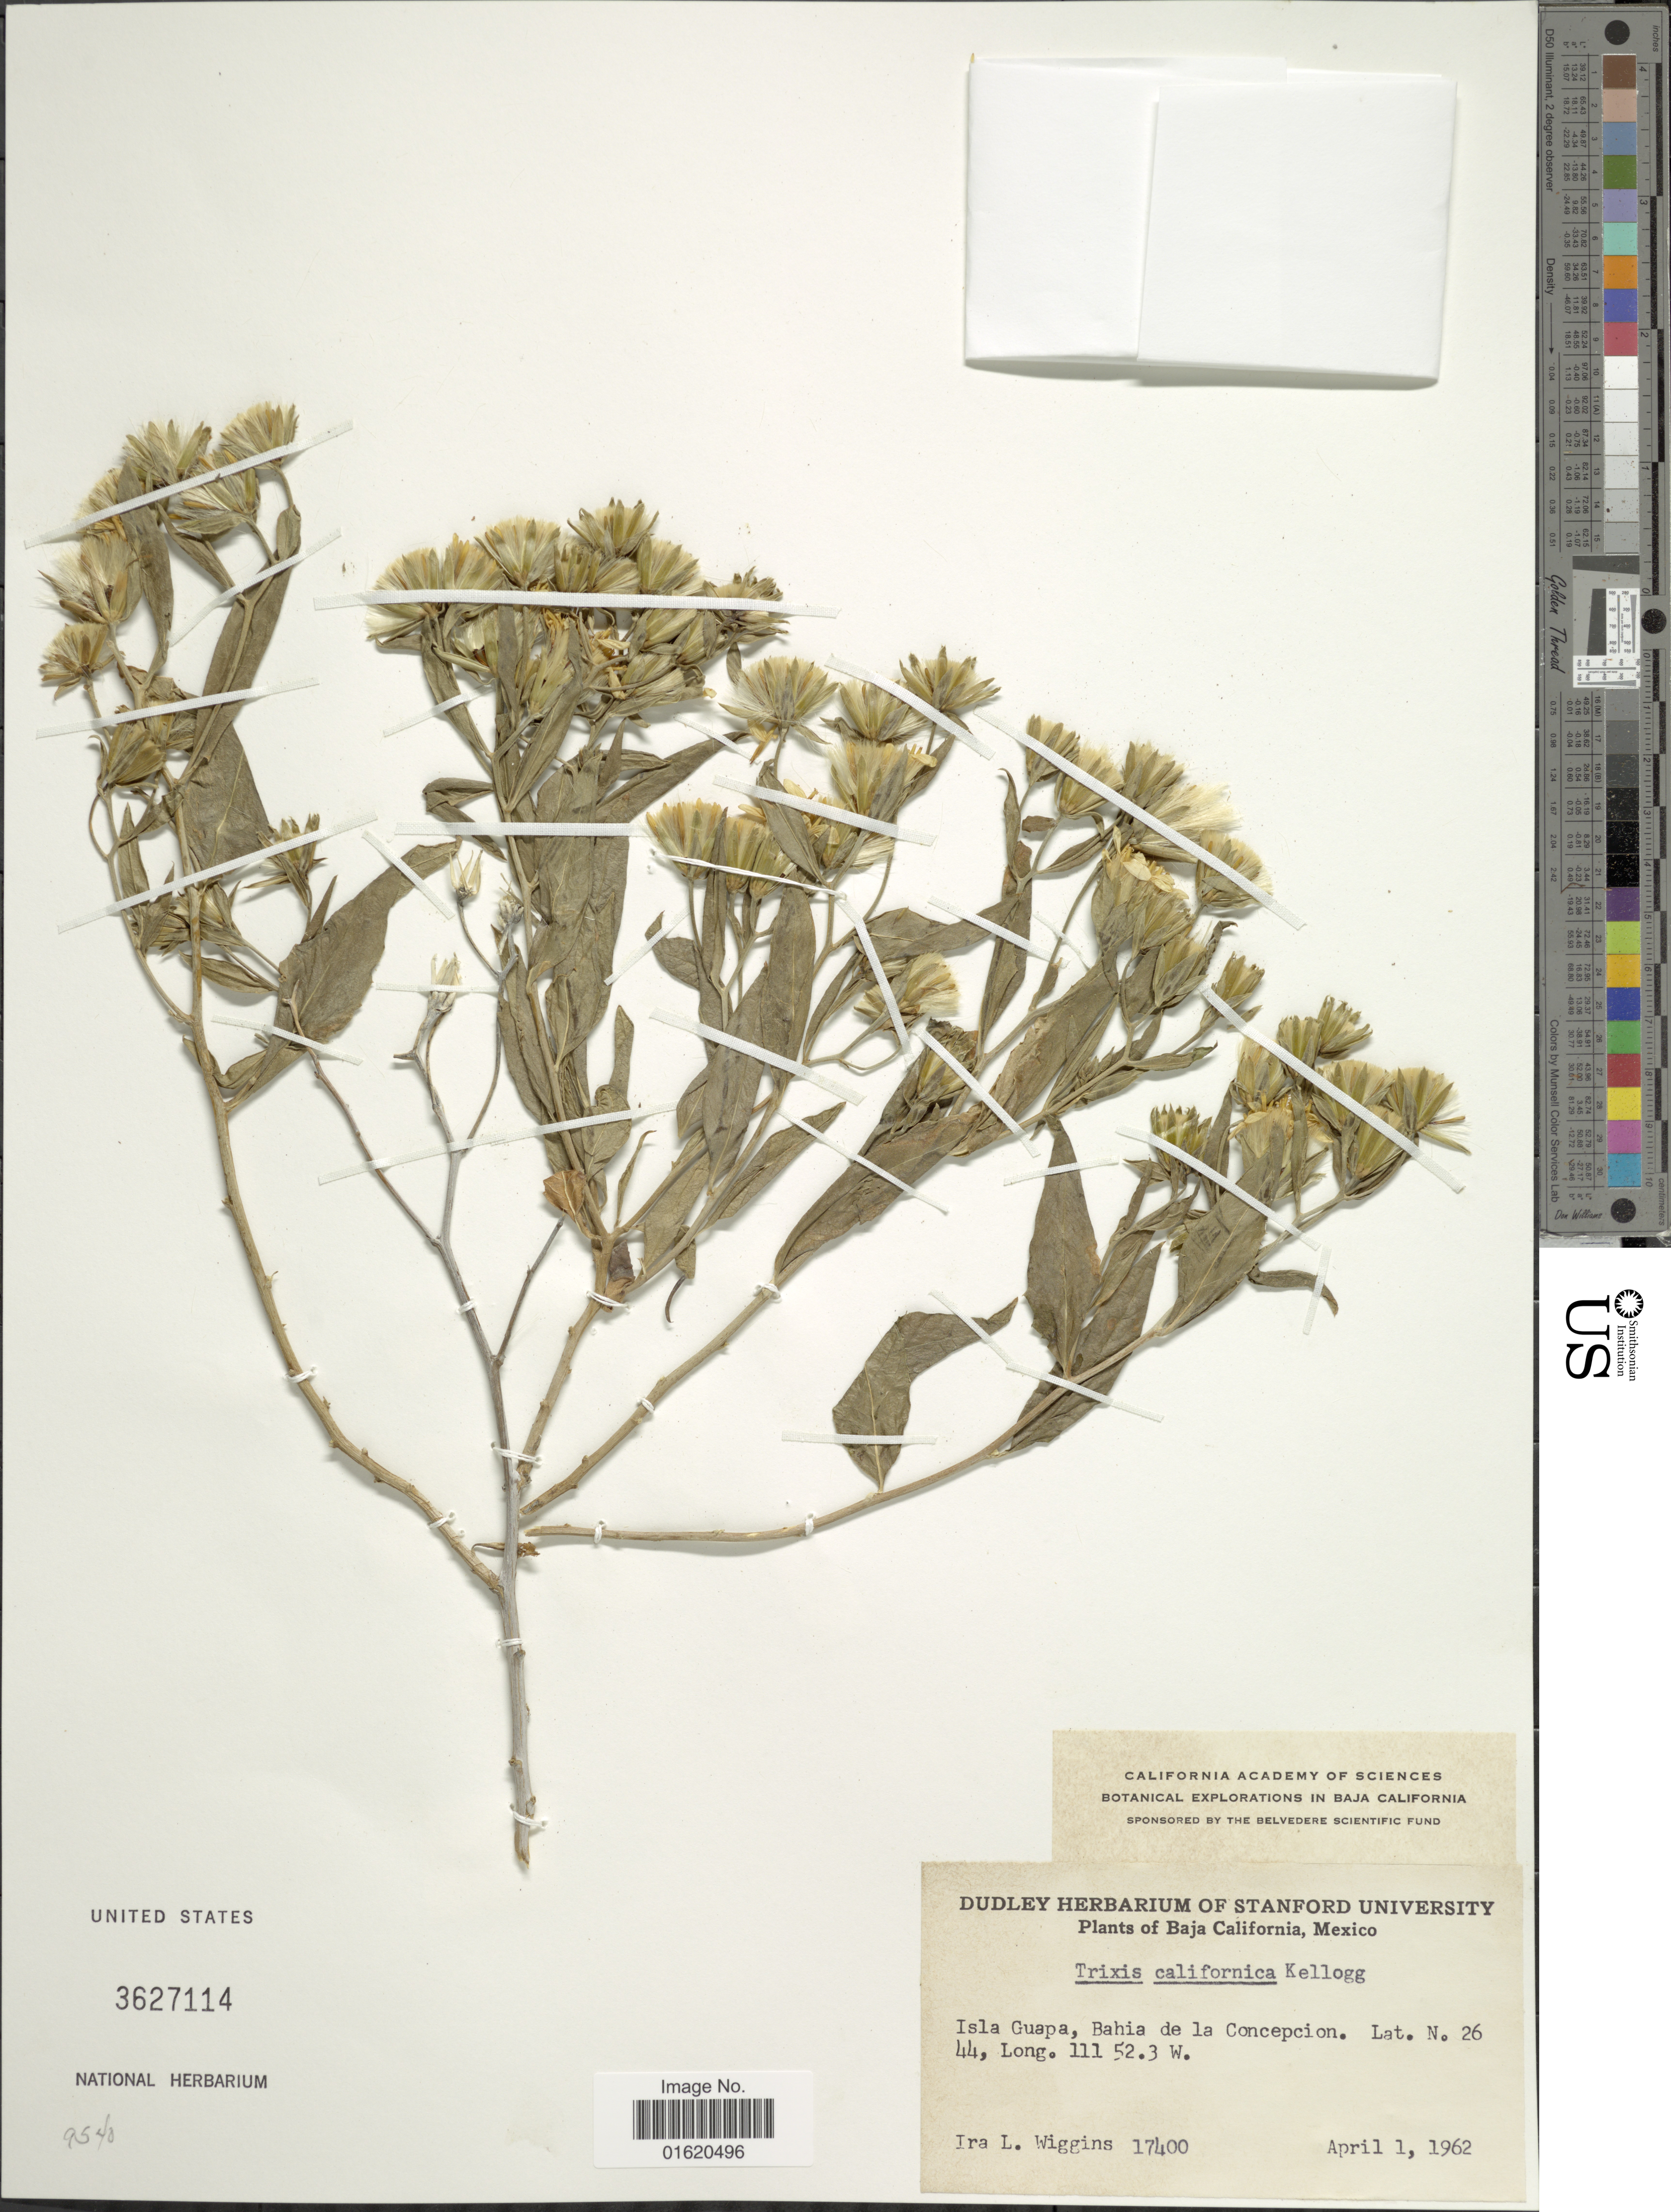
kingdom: Plantae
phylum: Tracheophyta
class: Magnoliopsida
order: Asterales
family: Asteraceae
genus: Trixis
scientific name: Trixis californica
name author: Kellogg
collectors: I. L. Wiggins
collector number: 17400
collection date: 1962-04-01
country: Mexico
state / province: Baja California Sur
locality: Isla Guapa, Bahia de la Concepcion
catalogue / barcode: US 3627114